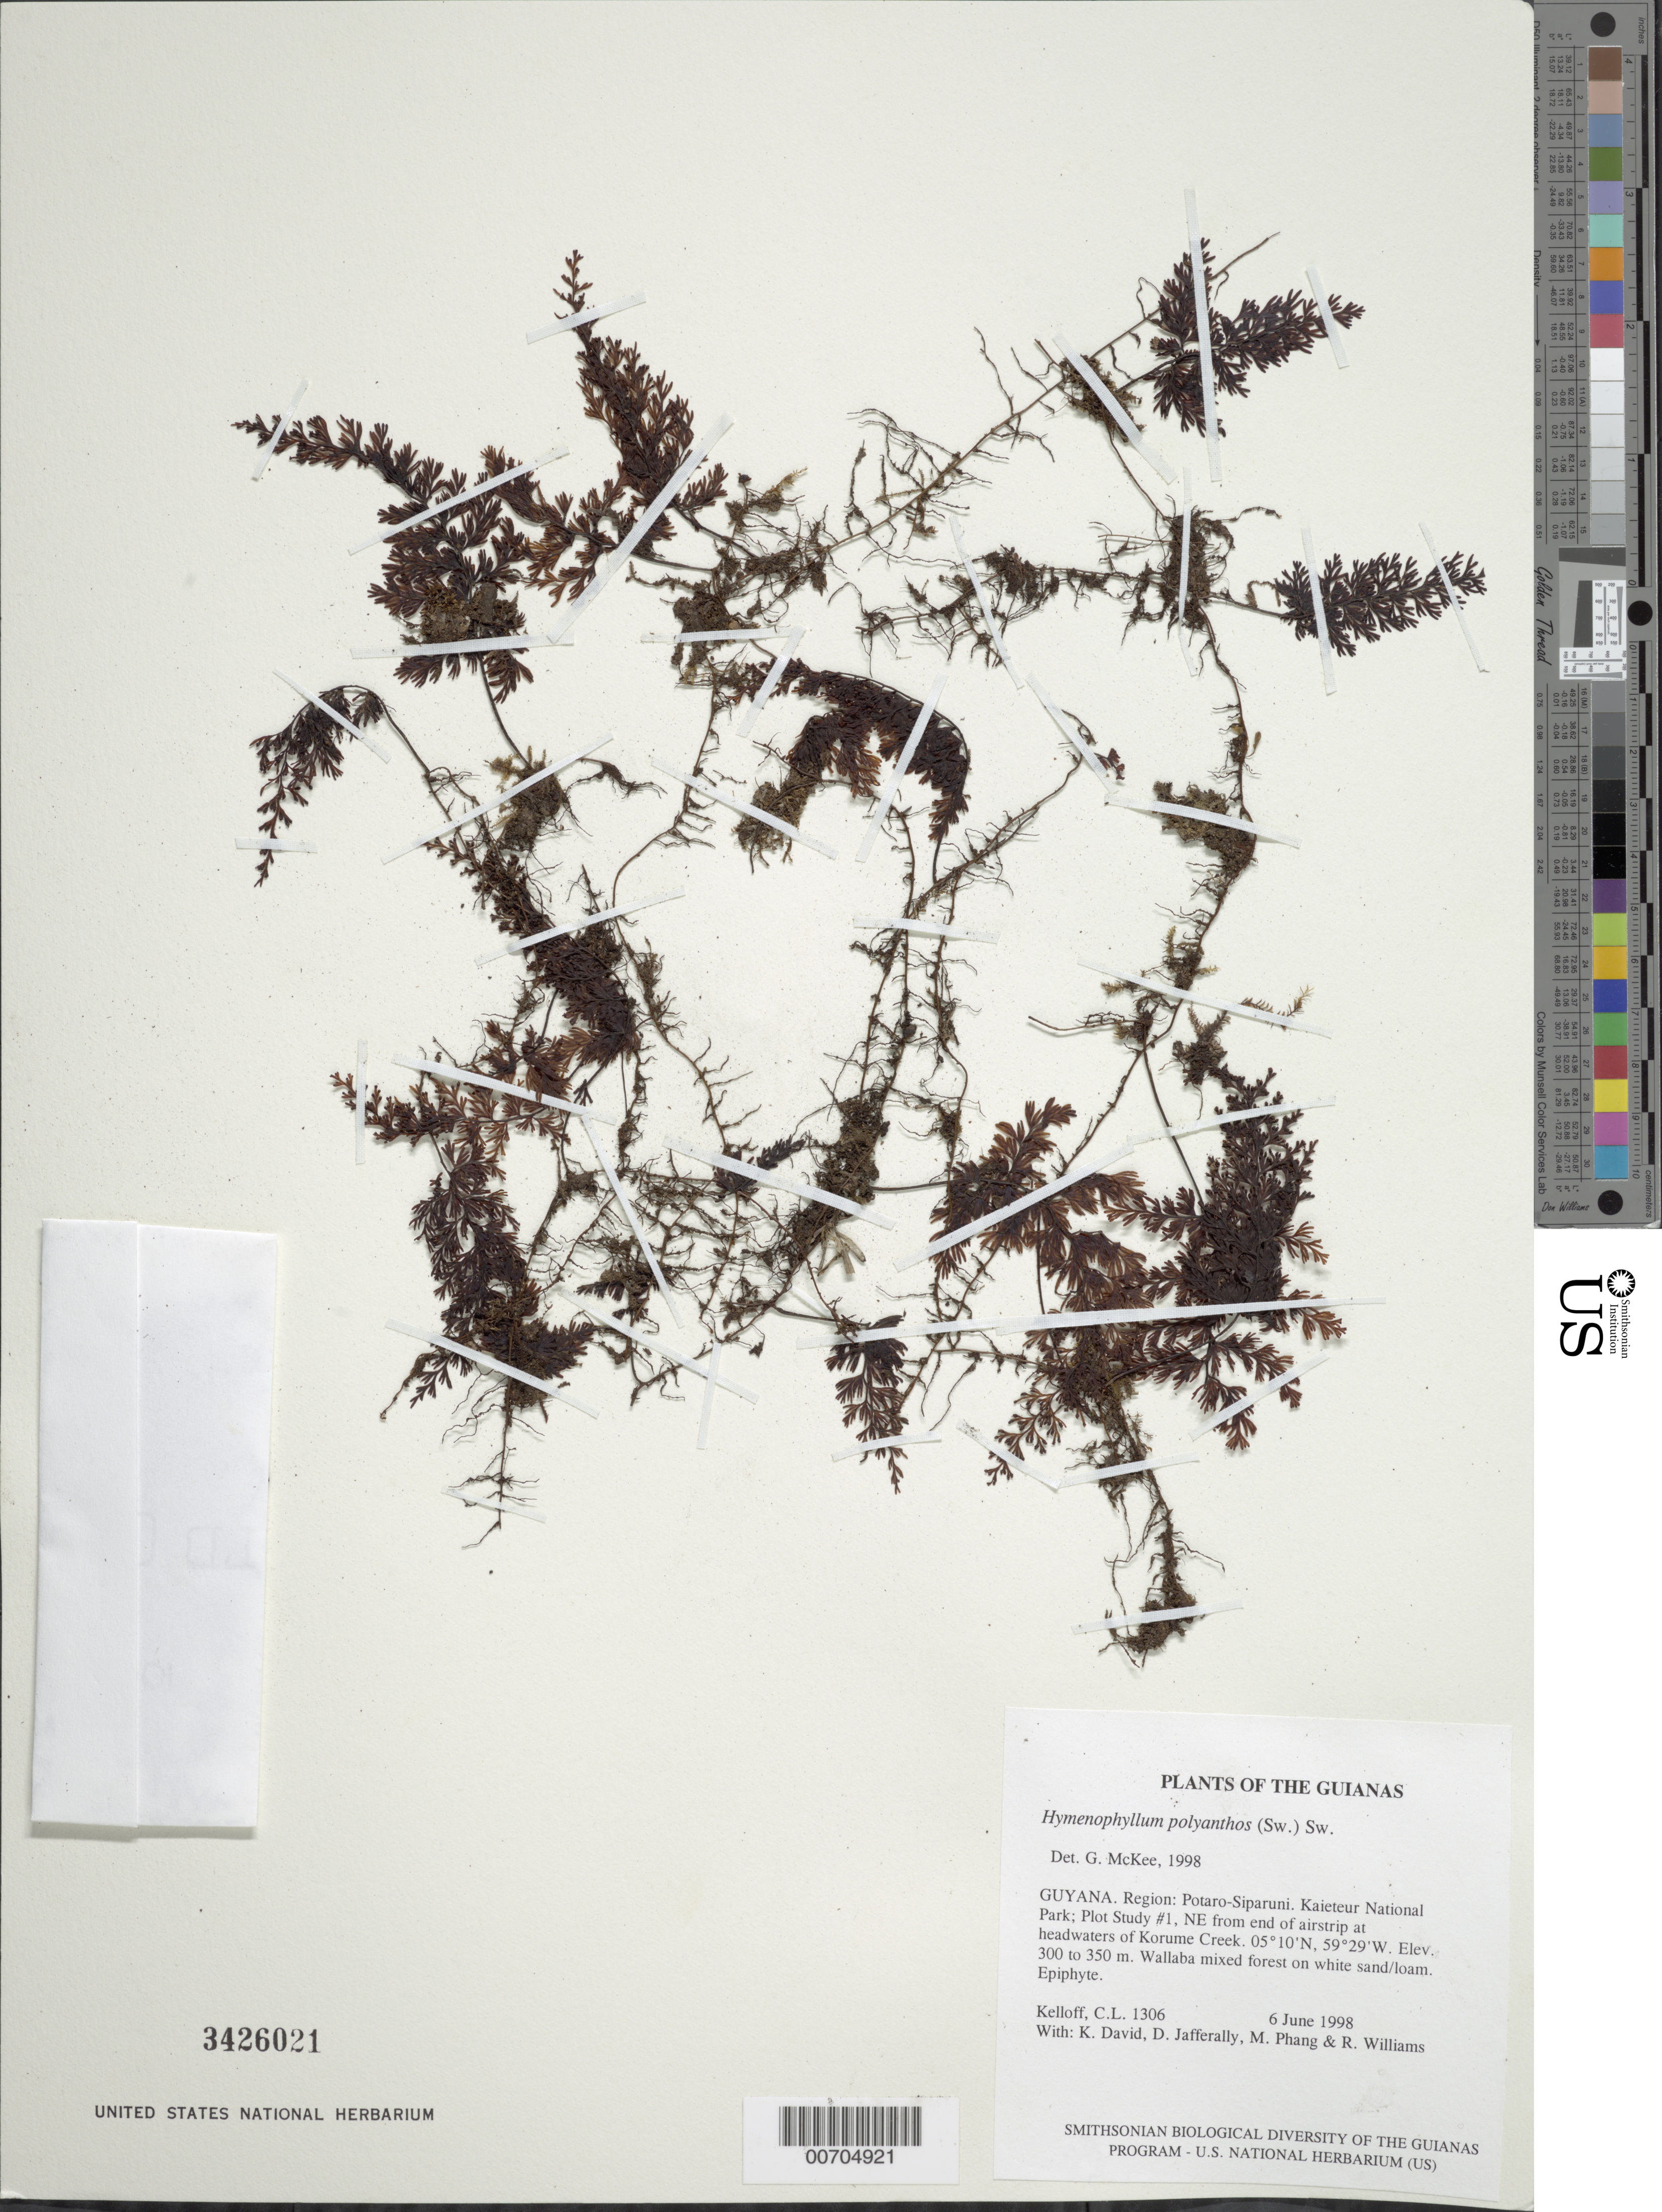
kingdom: Plantae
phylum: Tracheophyta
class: Polypodiopsida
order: Hymenophyllales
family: Hymenophyllaceae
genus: Hymenophyllum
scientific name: Hymenophyllum polyanthos var. polyanthos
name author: (Sw.) Sw.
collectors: C. L. Kelloff, K. David, D. Jafferally, M. Phang & R. Williams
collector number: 1306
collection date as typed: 6 June 1998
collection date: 1998-06-06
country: Guyana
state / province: Potaro-Siparuni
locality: Kaieteur National Park; Plot Study #1, NE from end of airstrip at headwaters of Korume Creek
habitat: Wallaba mixed forest on white sand/loam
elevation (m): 300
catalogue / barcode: US 3426021